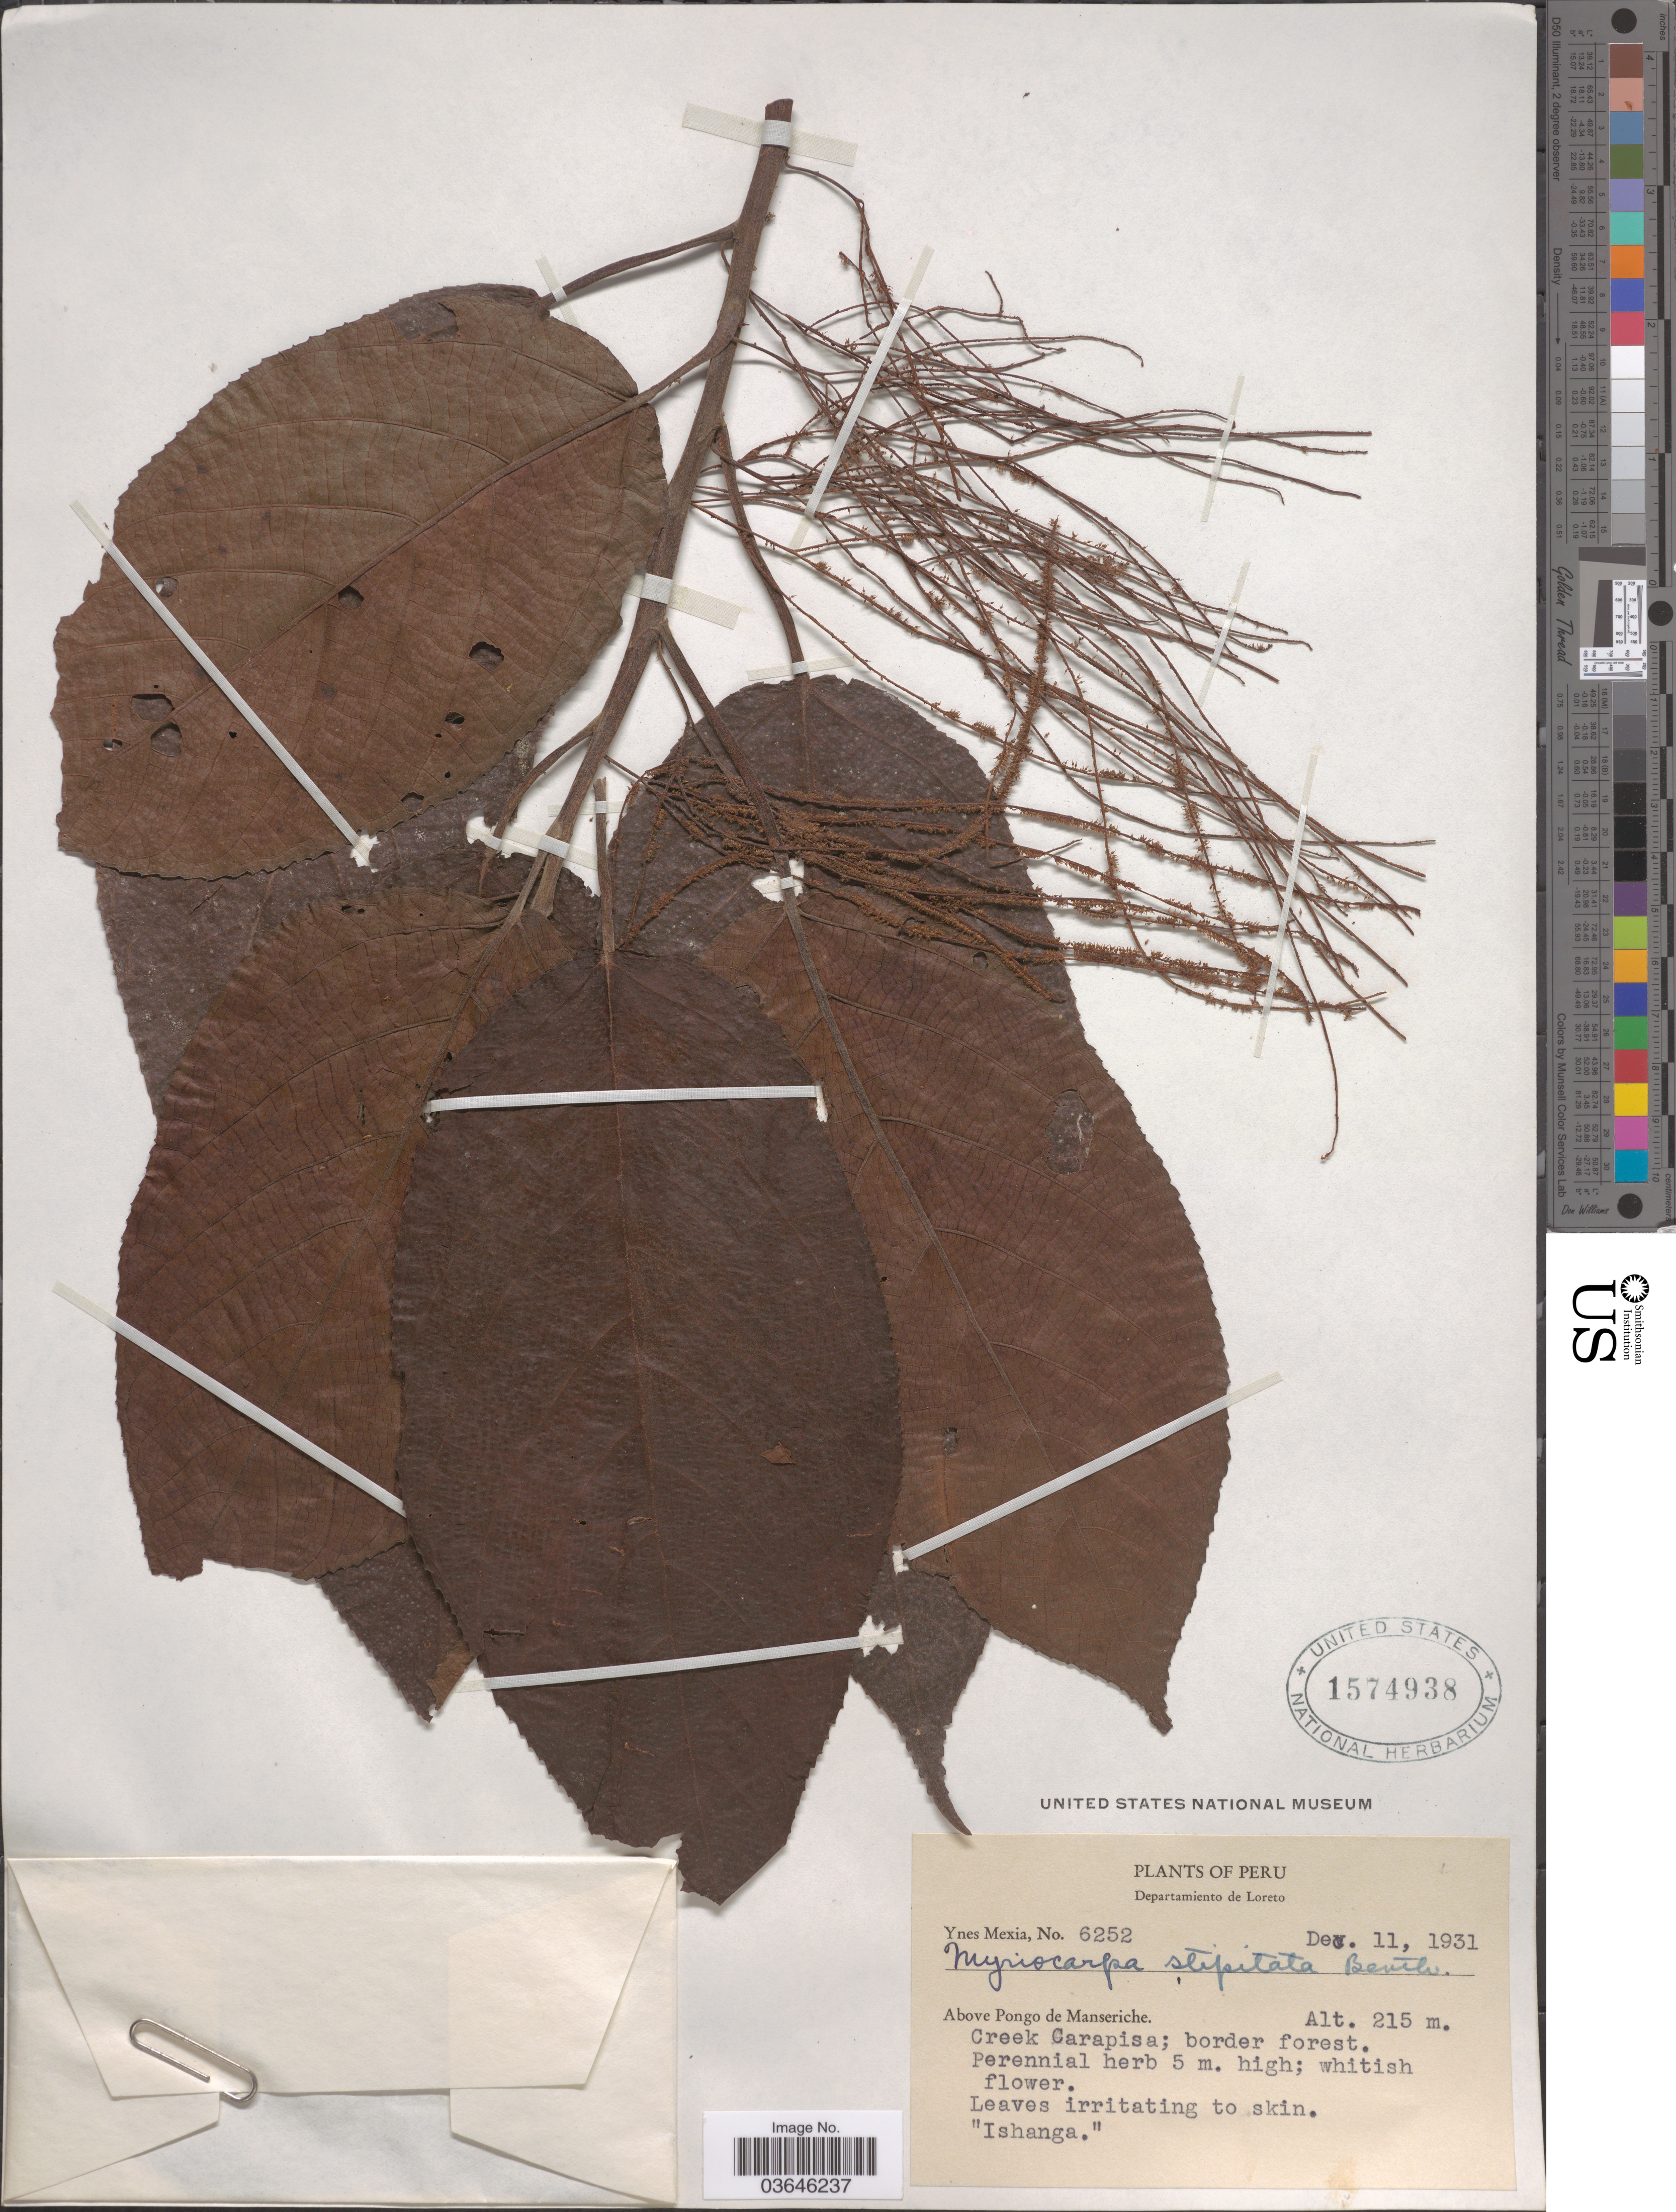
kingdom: Plantae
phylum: Tracheophyta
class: Magnoliopsida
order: Rosales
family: Urticaceae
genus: Myriocarpa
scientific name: Myriocarpa stipitata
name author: Benth.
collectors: Y. Mexia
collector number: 6252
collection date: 1931-12-11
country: Peru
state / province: Loreto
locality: Departamento de Loreto. Above Pongo de Manseriche. Creek Carapisa.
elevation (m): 215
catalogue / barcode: US 1574938